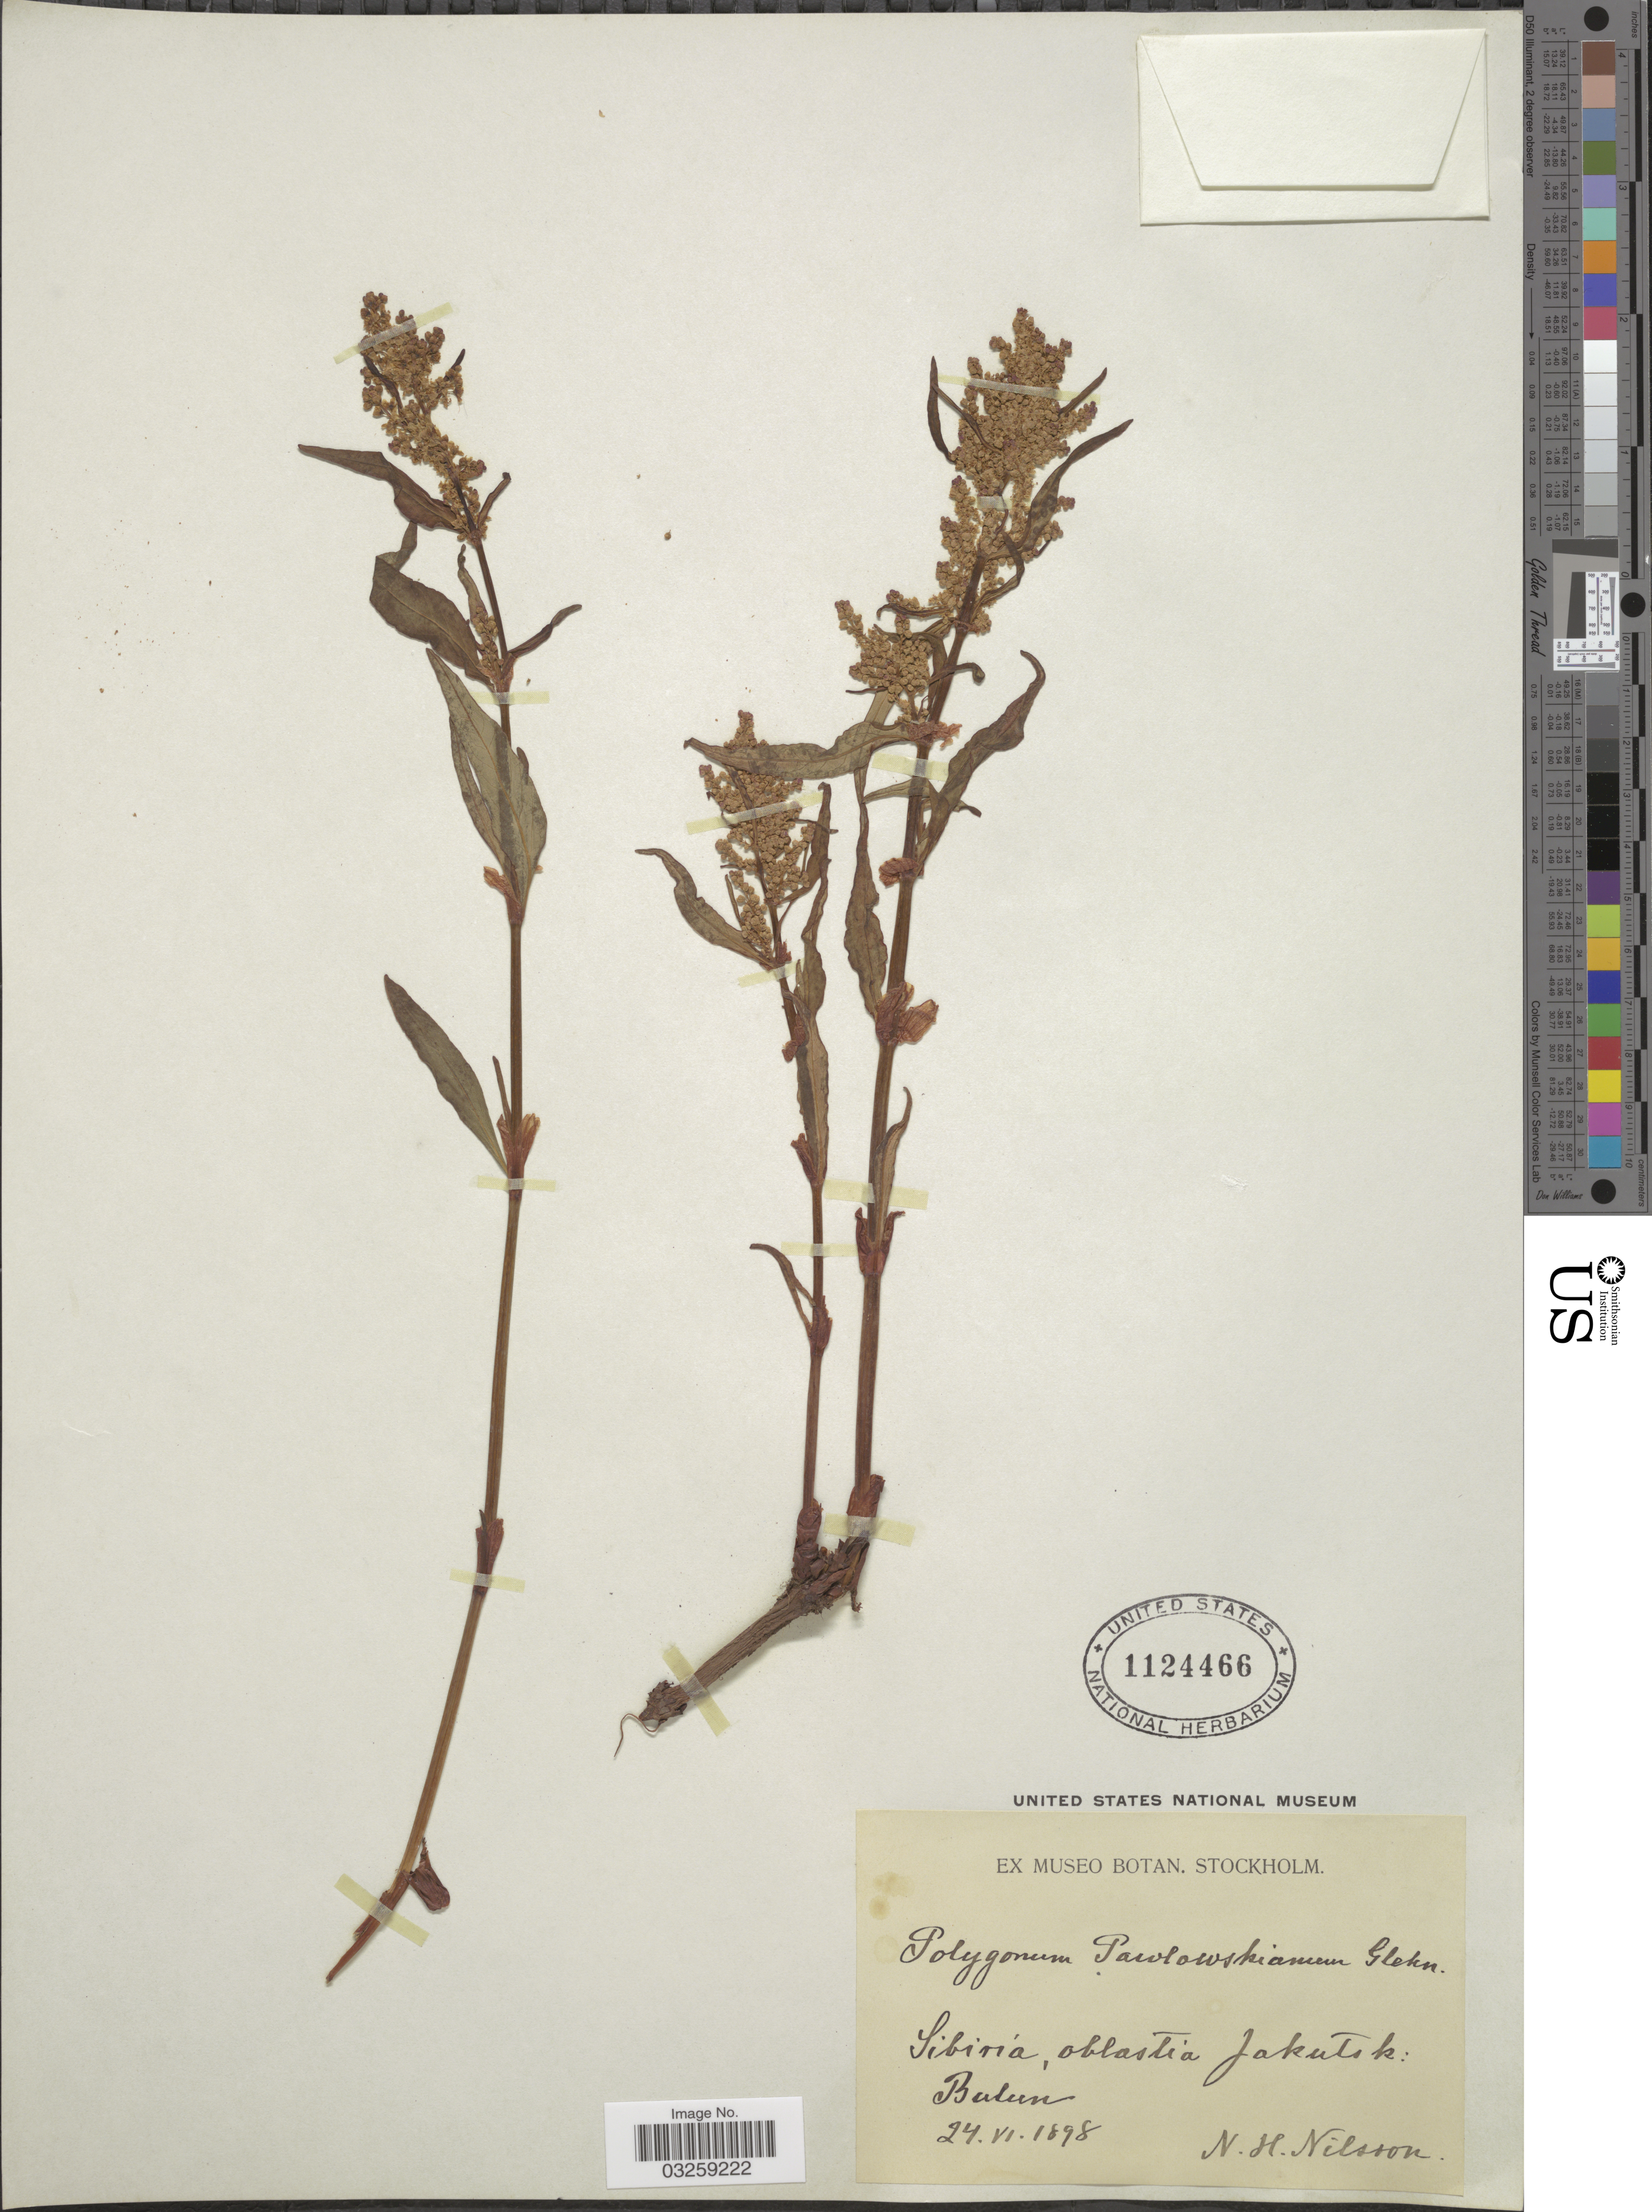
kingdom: Plantae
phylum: Tracheophyta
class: Magnoliopsida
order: Caryophyllales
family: Polygonaceae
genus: Koenigia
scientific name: Koenigia tripterocarpa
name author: (A. Gray) T.M. Schust. & Reveal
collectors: N. H. Nilsson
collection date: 1898-06-24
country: Russian Federation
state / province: Sakha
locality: Sibiria, oblastia Jakutsk: Bulun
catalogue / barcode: US 1124466